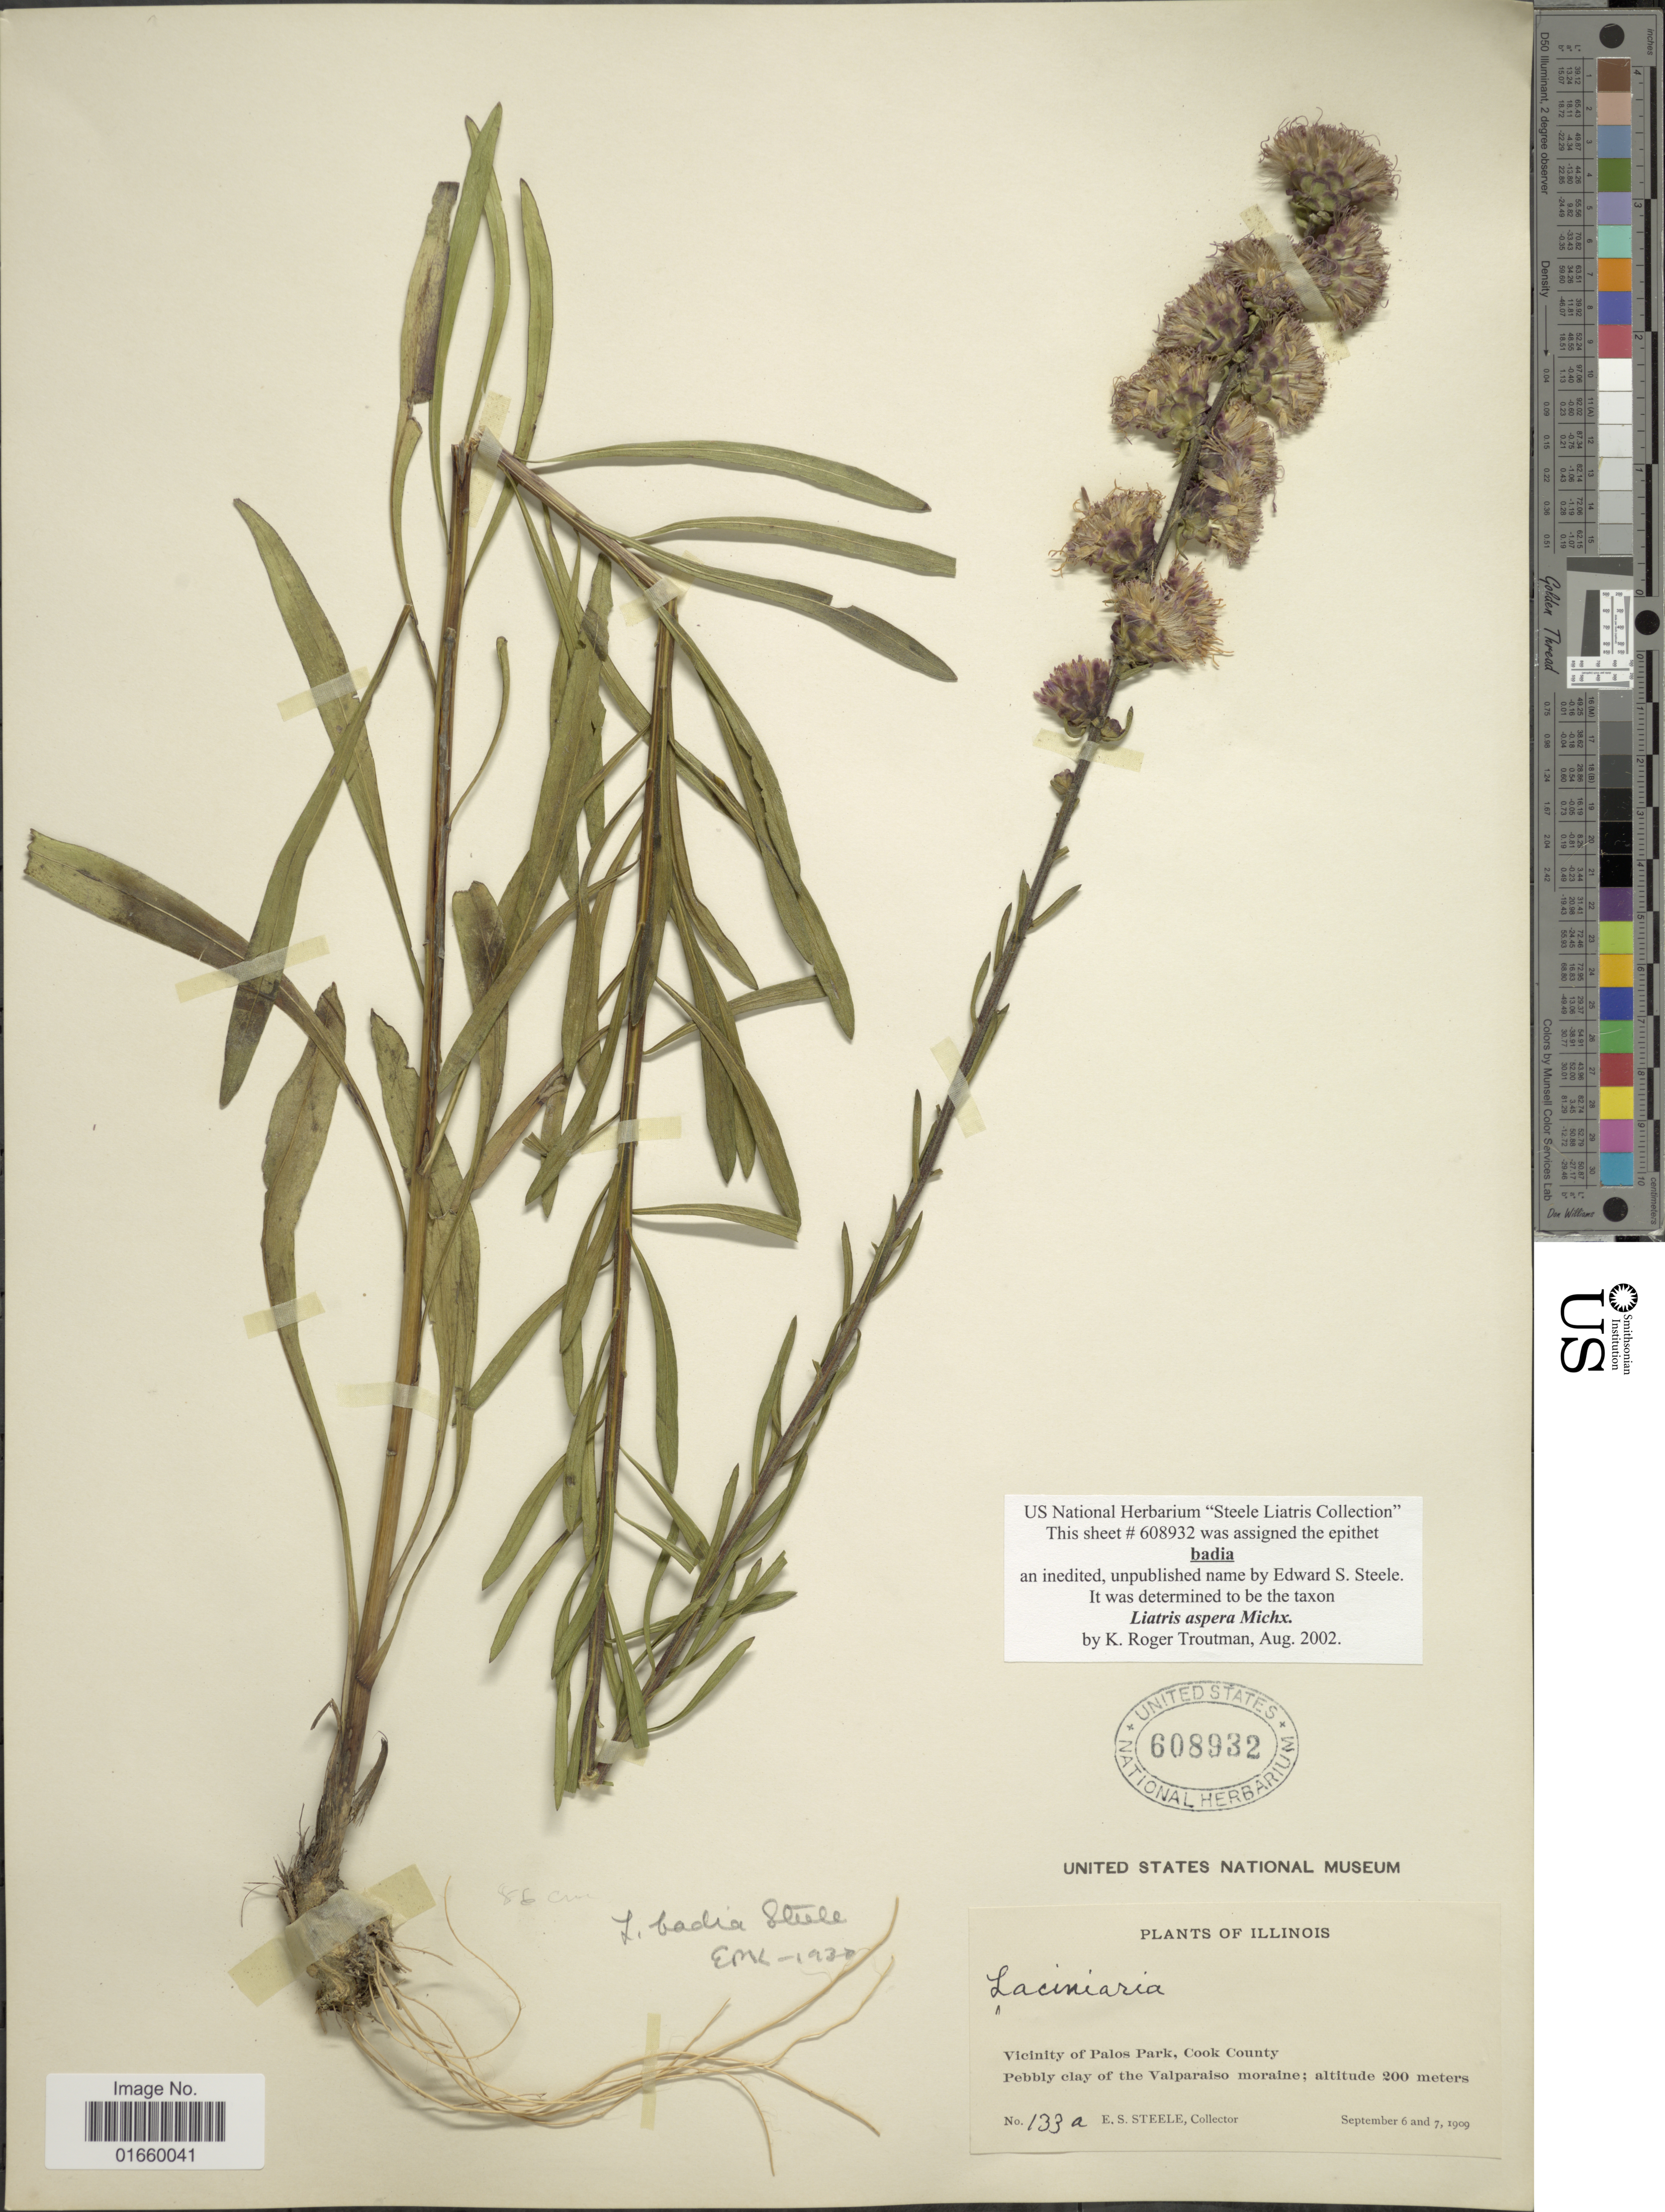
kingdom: Plantae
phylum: Tracheophyta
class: Magnoliopsida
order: Asterales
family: Asteraceae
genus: Liatris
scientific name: Liatris aspera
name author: Michx.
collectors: E. Steele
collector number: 133a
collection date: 1909-09-06/1909-09-07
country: United States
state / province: Illinois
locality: Vicinity of Palos Park, Cook County, Pebbly clay of the Valparaiso moraine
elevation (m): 200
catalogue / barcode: US 608932